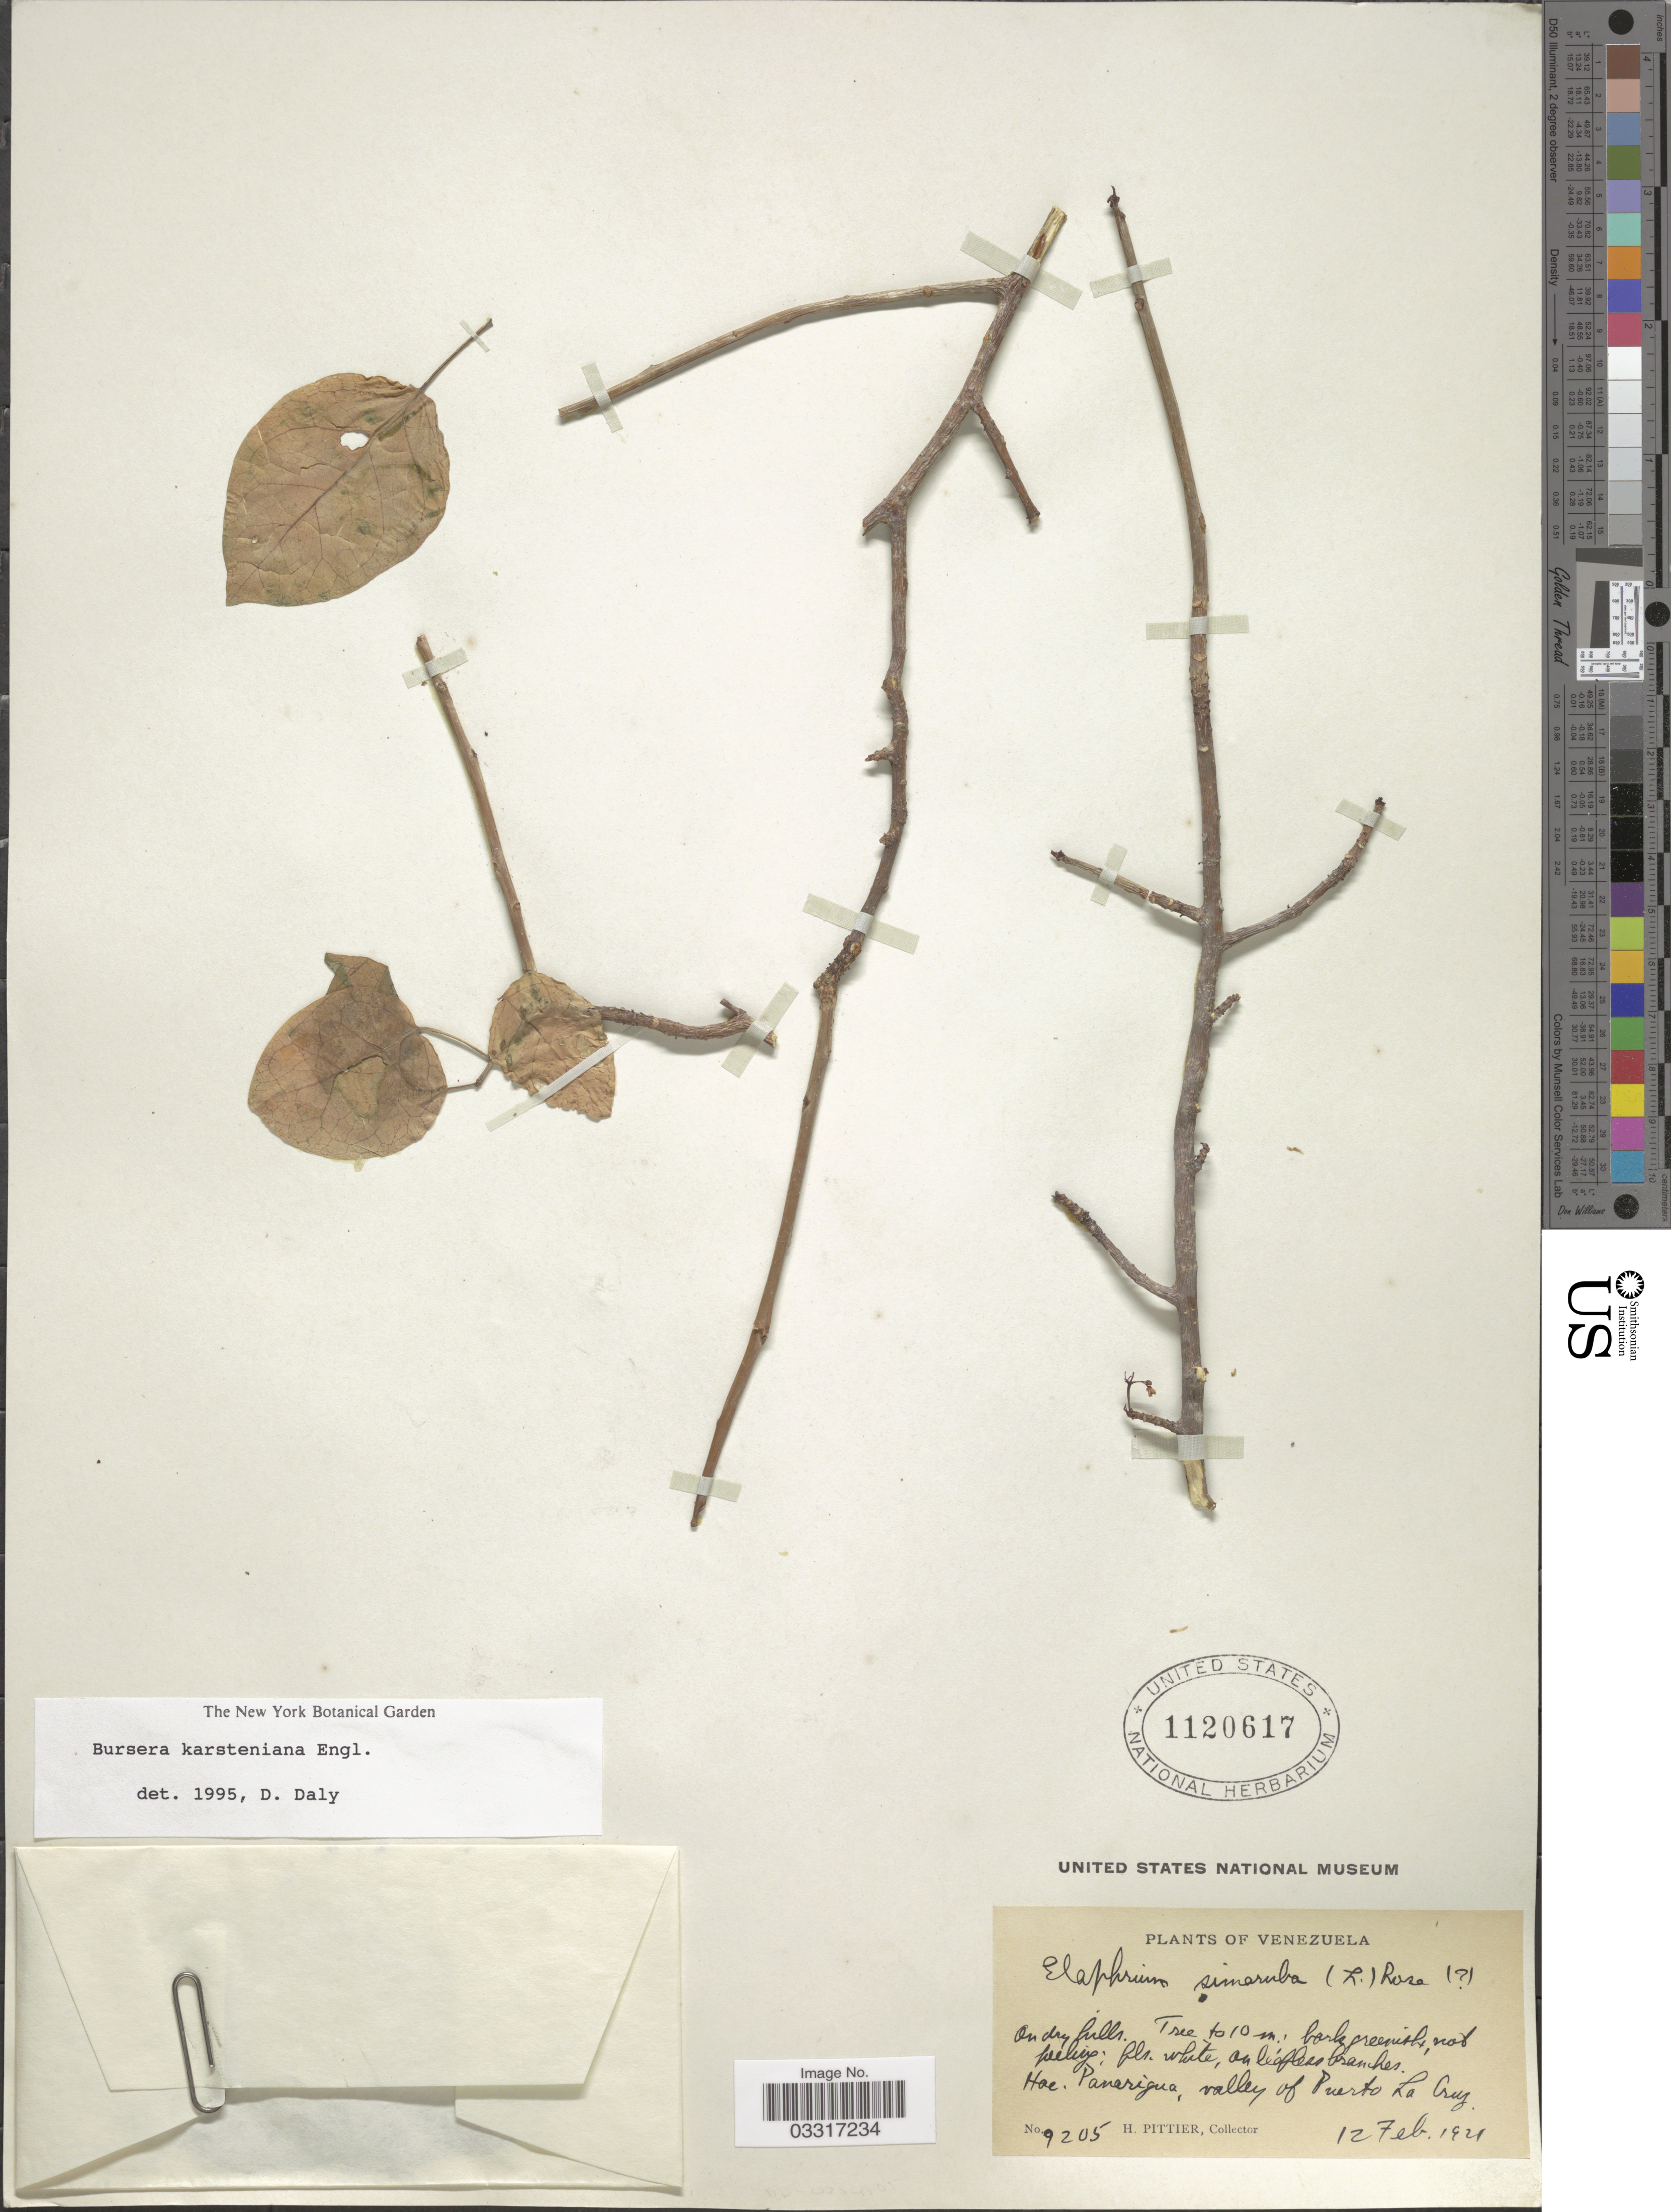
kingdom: Plantae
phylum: Tracheophyta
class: Magnoliopsida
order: Sapindales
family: Burseraceae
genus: Bursera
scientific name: Bursera karsteniana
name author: Engl.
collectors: H. F. Pittier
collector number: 8205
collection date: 1921-02-12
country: Venezuela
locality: Hac. Panerigua, valley of Puerto La Cruz.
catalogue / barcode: US 1120617